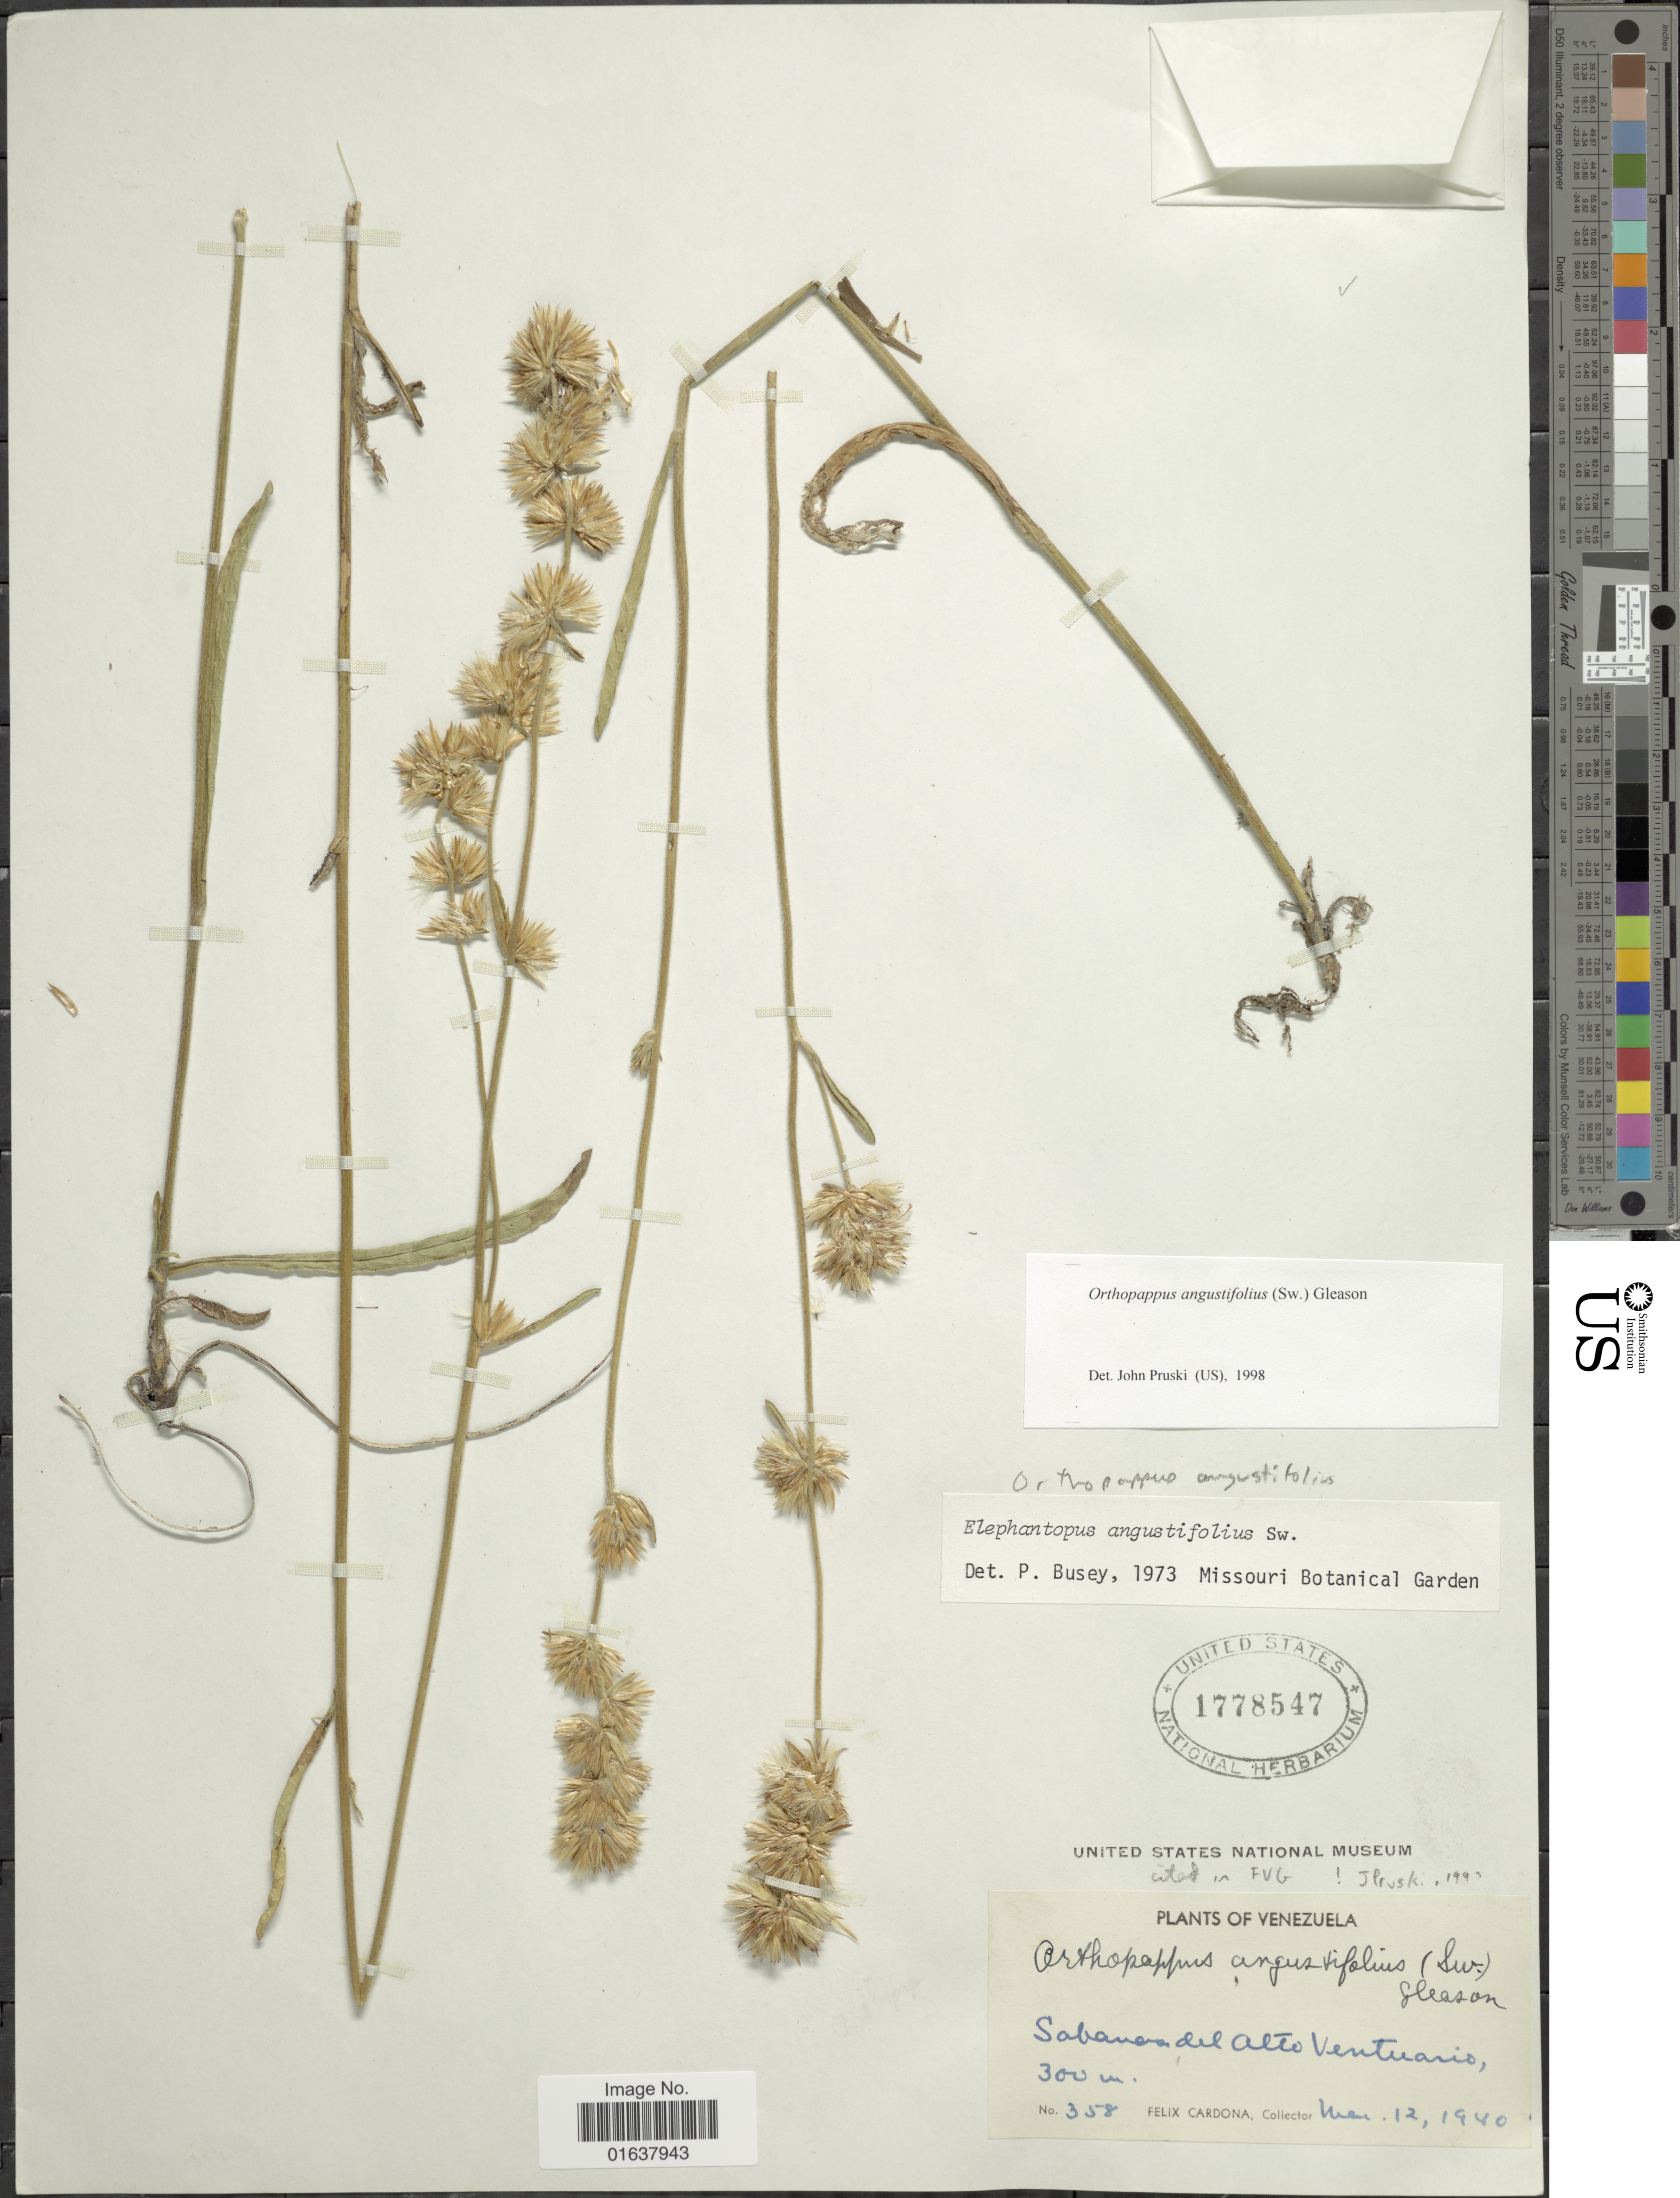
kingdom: Plantae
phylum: Tracheophyta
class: Magnoliopsida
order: Asterales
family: Asteraceae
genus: Orthopappus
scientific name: Orthopappus angustifolius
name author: (Sw.) Gleason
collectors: F. Cardona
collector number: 358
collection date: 1940-03-12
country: Venezuela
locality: Sabanras del Salto Ventuario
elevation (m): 300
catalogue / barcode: US 1778547